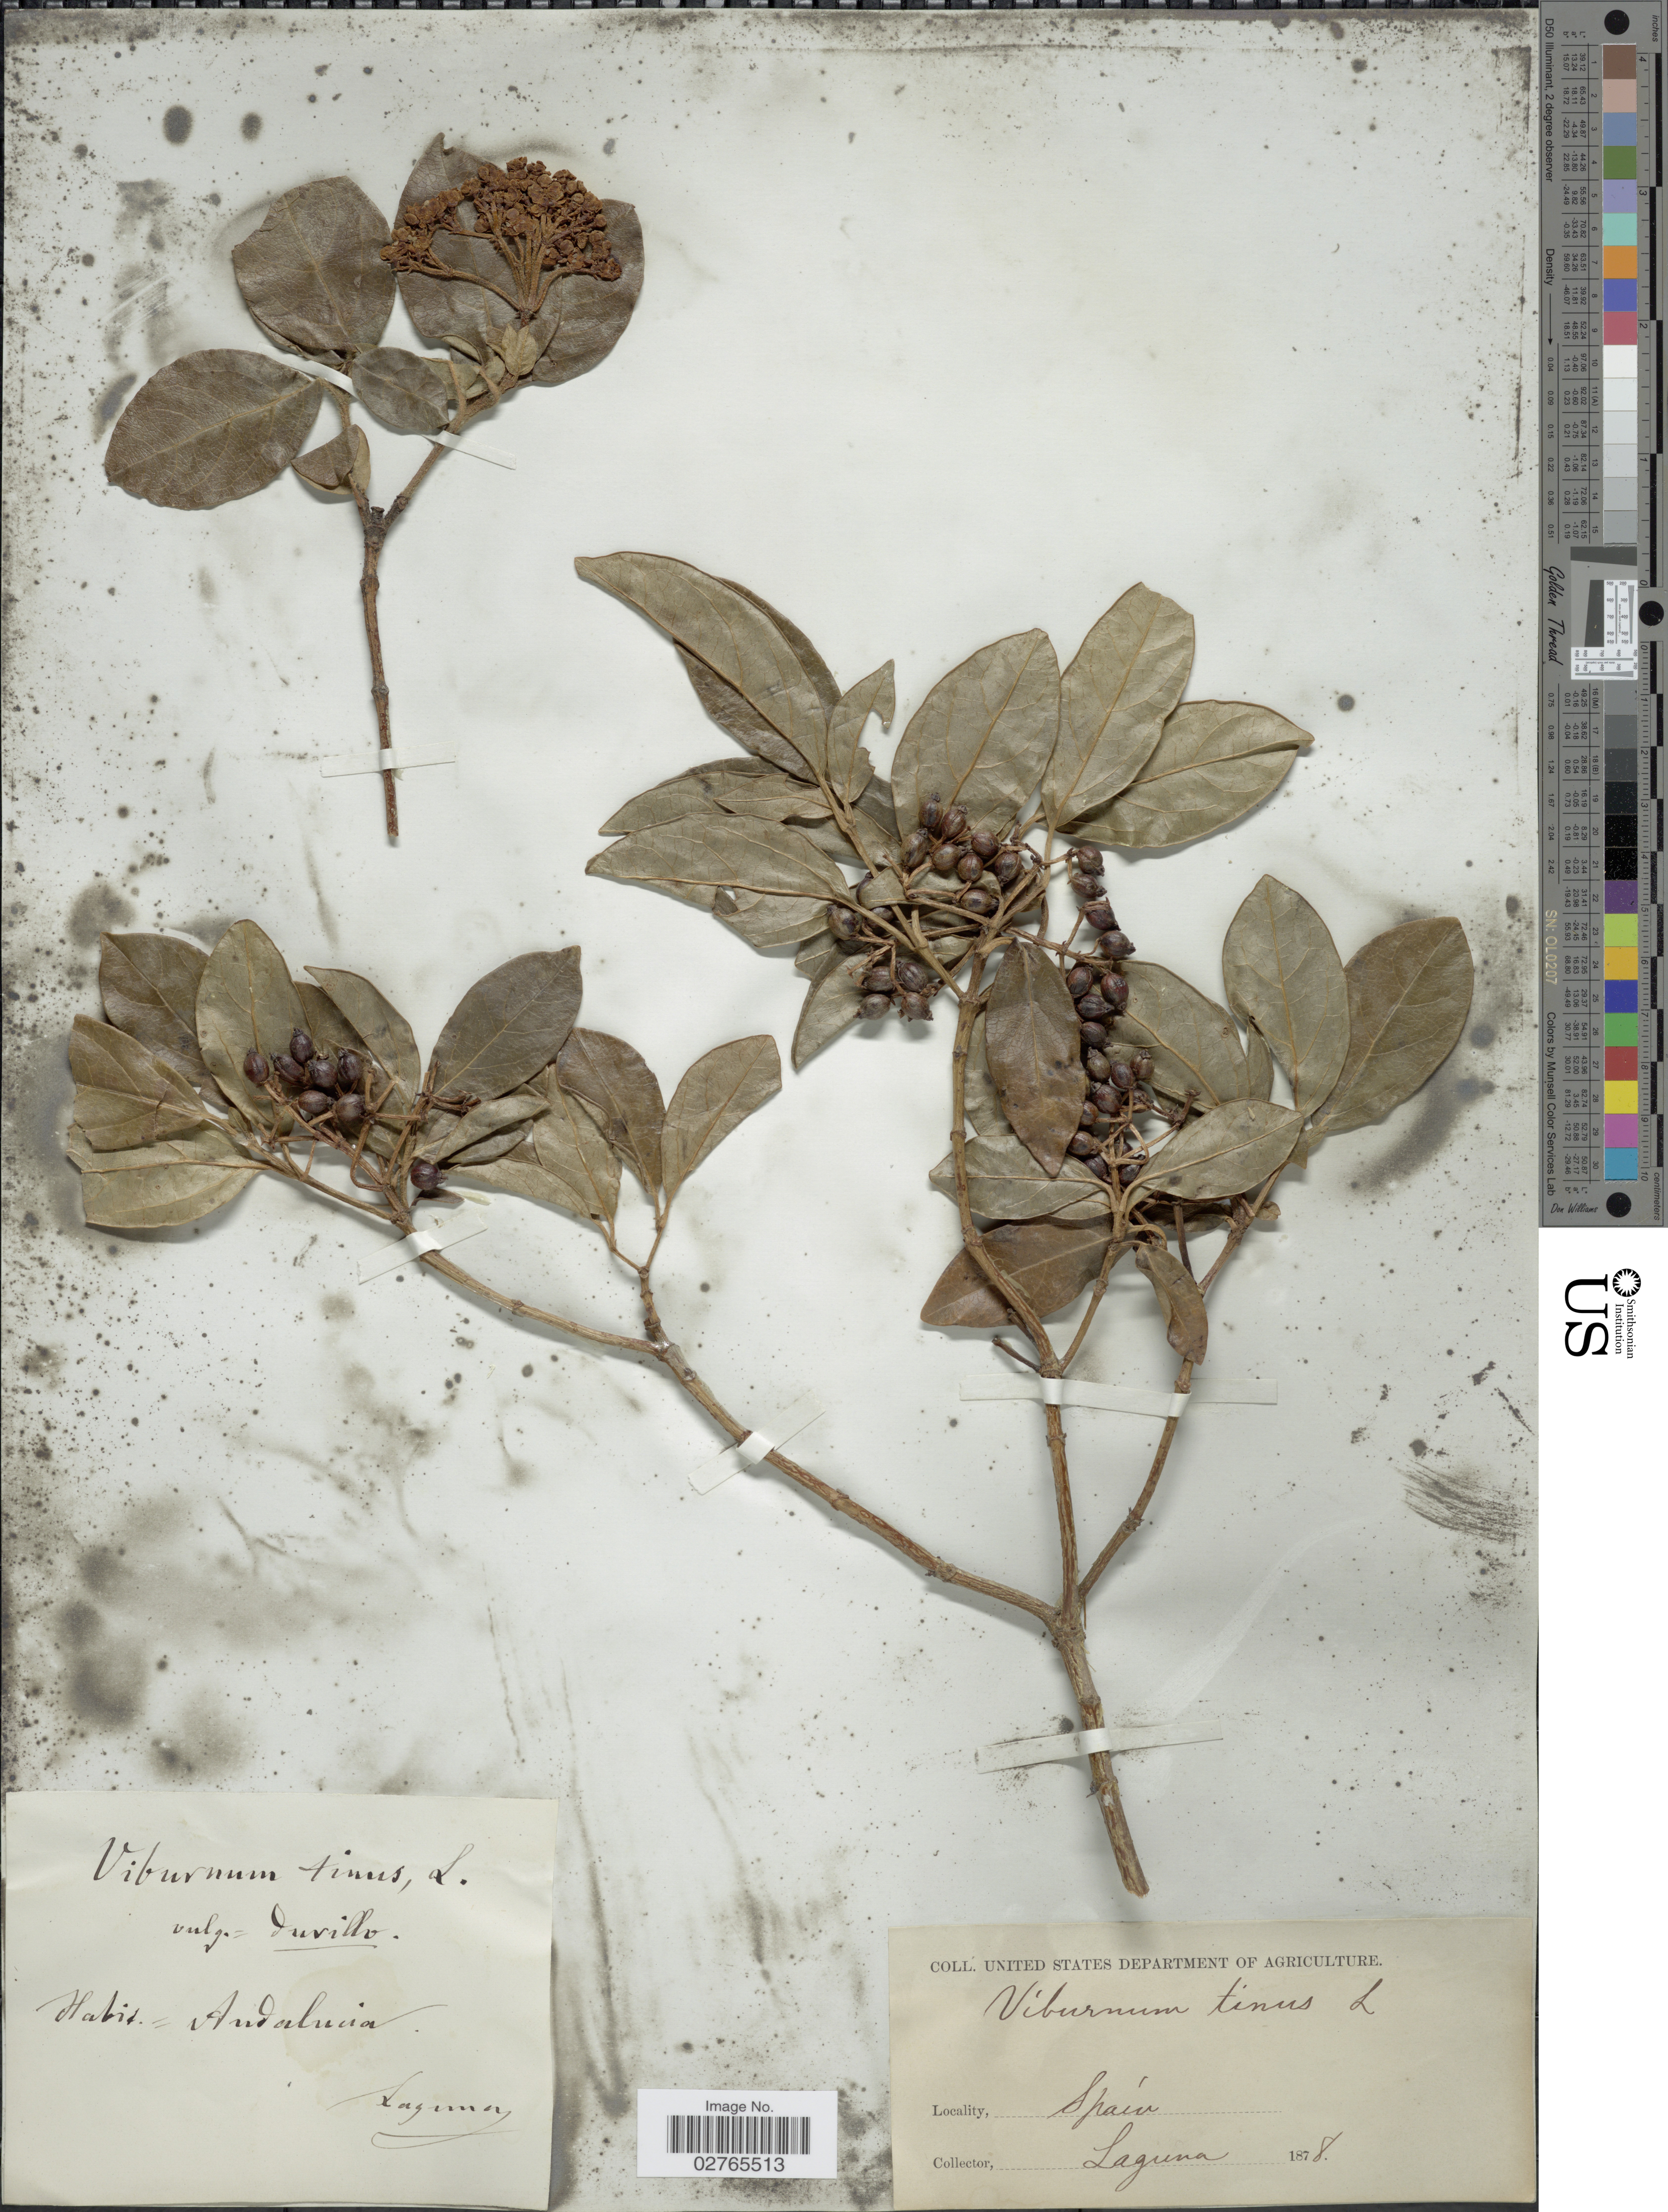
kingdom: Plantae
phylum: Tracheophyta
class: Magnoliopsida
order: Dipsacales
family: Viburnaceae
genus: Viburnum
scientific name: Viburnum tinus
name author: L.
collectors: -. Laguna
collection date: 1878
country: Spain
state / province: Andalucía